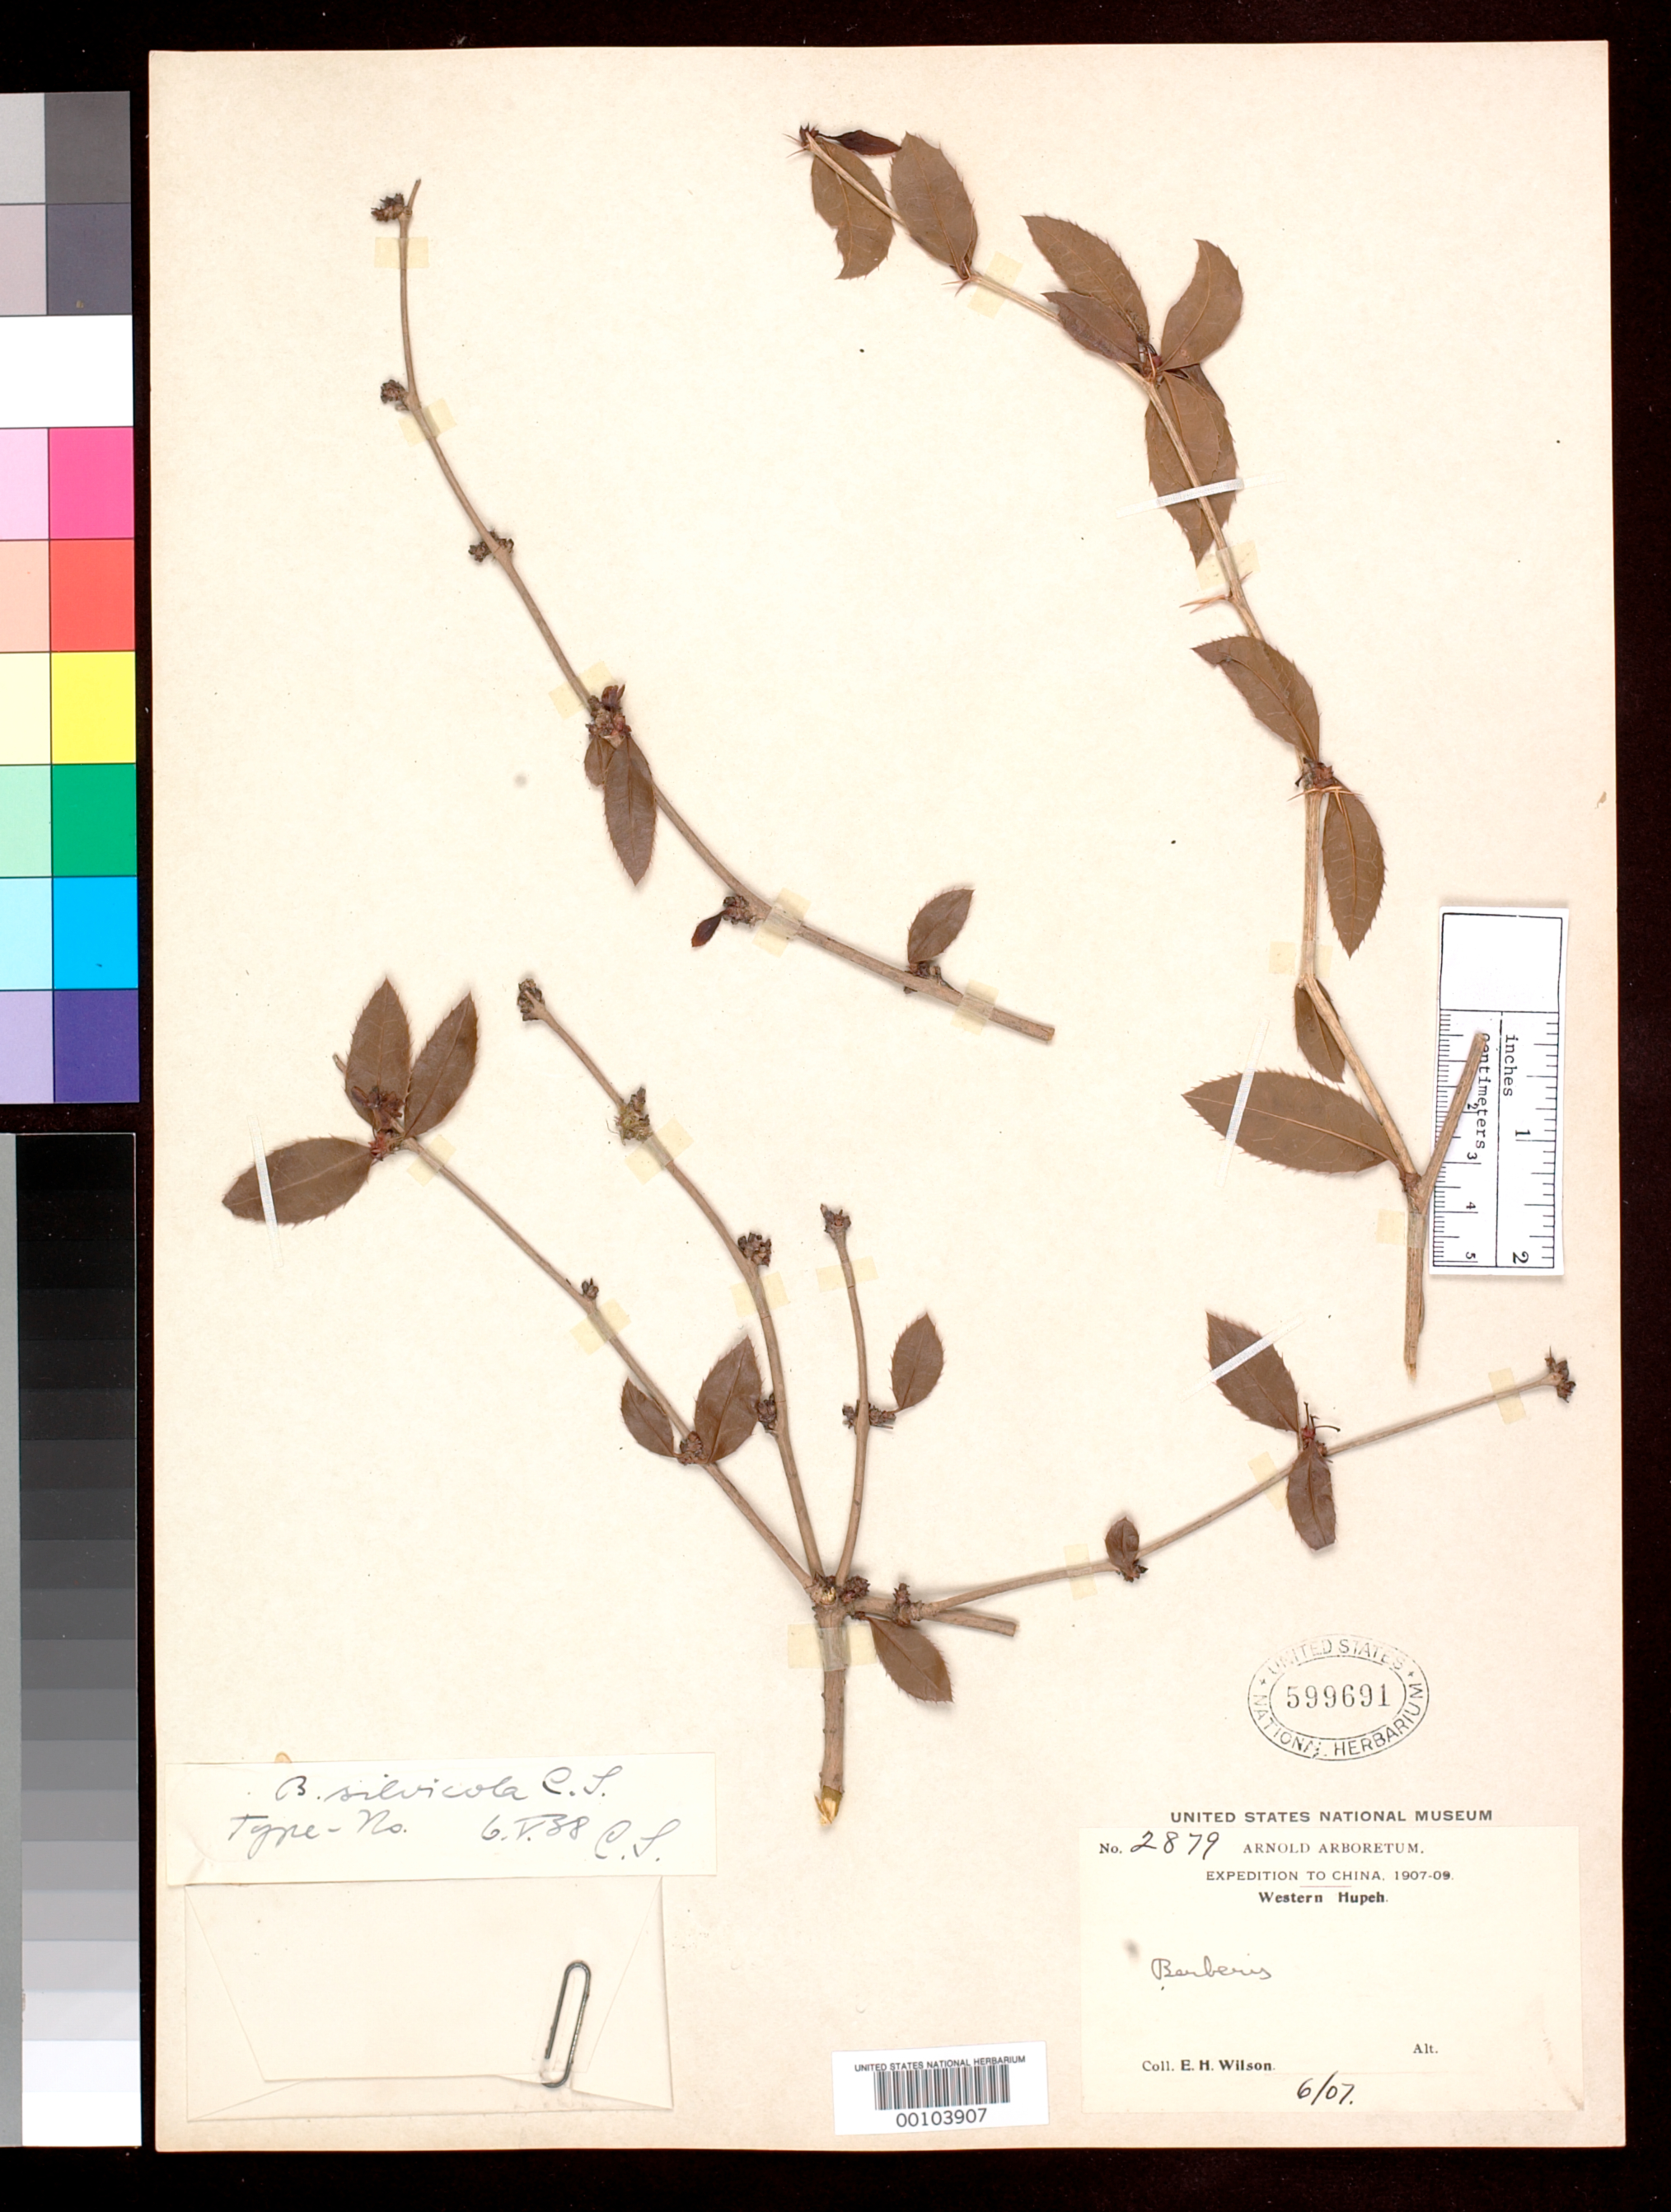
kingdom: Plantae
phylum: Tracheophyta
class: Magnoliopsida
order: Ranunculales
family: Berberidaceae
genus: Berberis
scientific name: Berberis silvicola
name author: C.K. Schneid. in Sarg.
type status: Isotype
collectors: E. H. Wilson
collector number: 2879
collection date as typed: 31 May 1907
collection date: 1907-05-31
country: China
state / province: Hubei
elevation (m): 1900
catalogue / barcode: US 599691